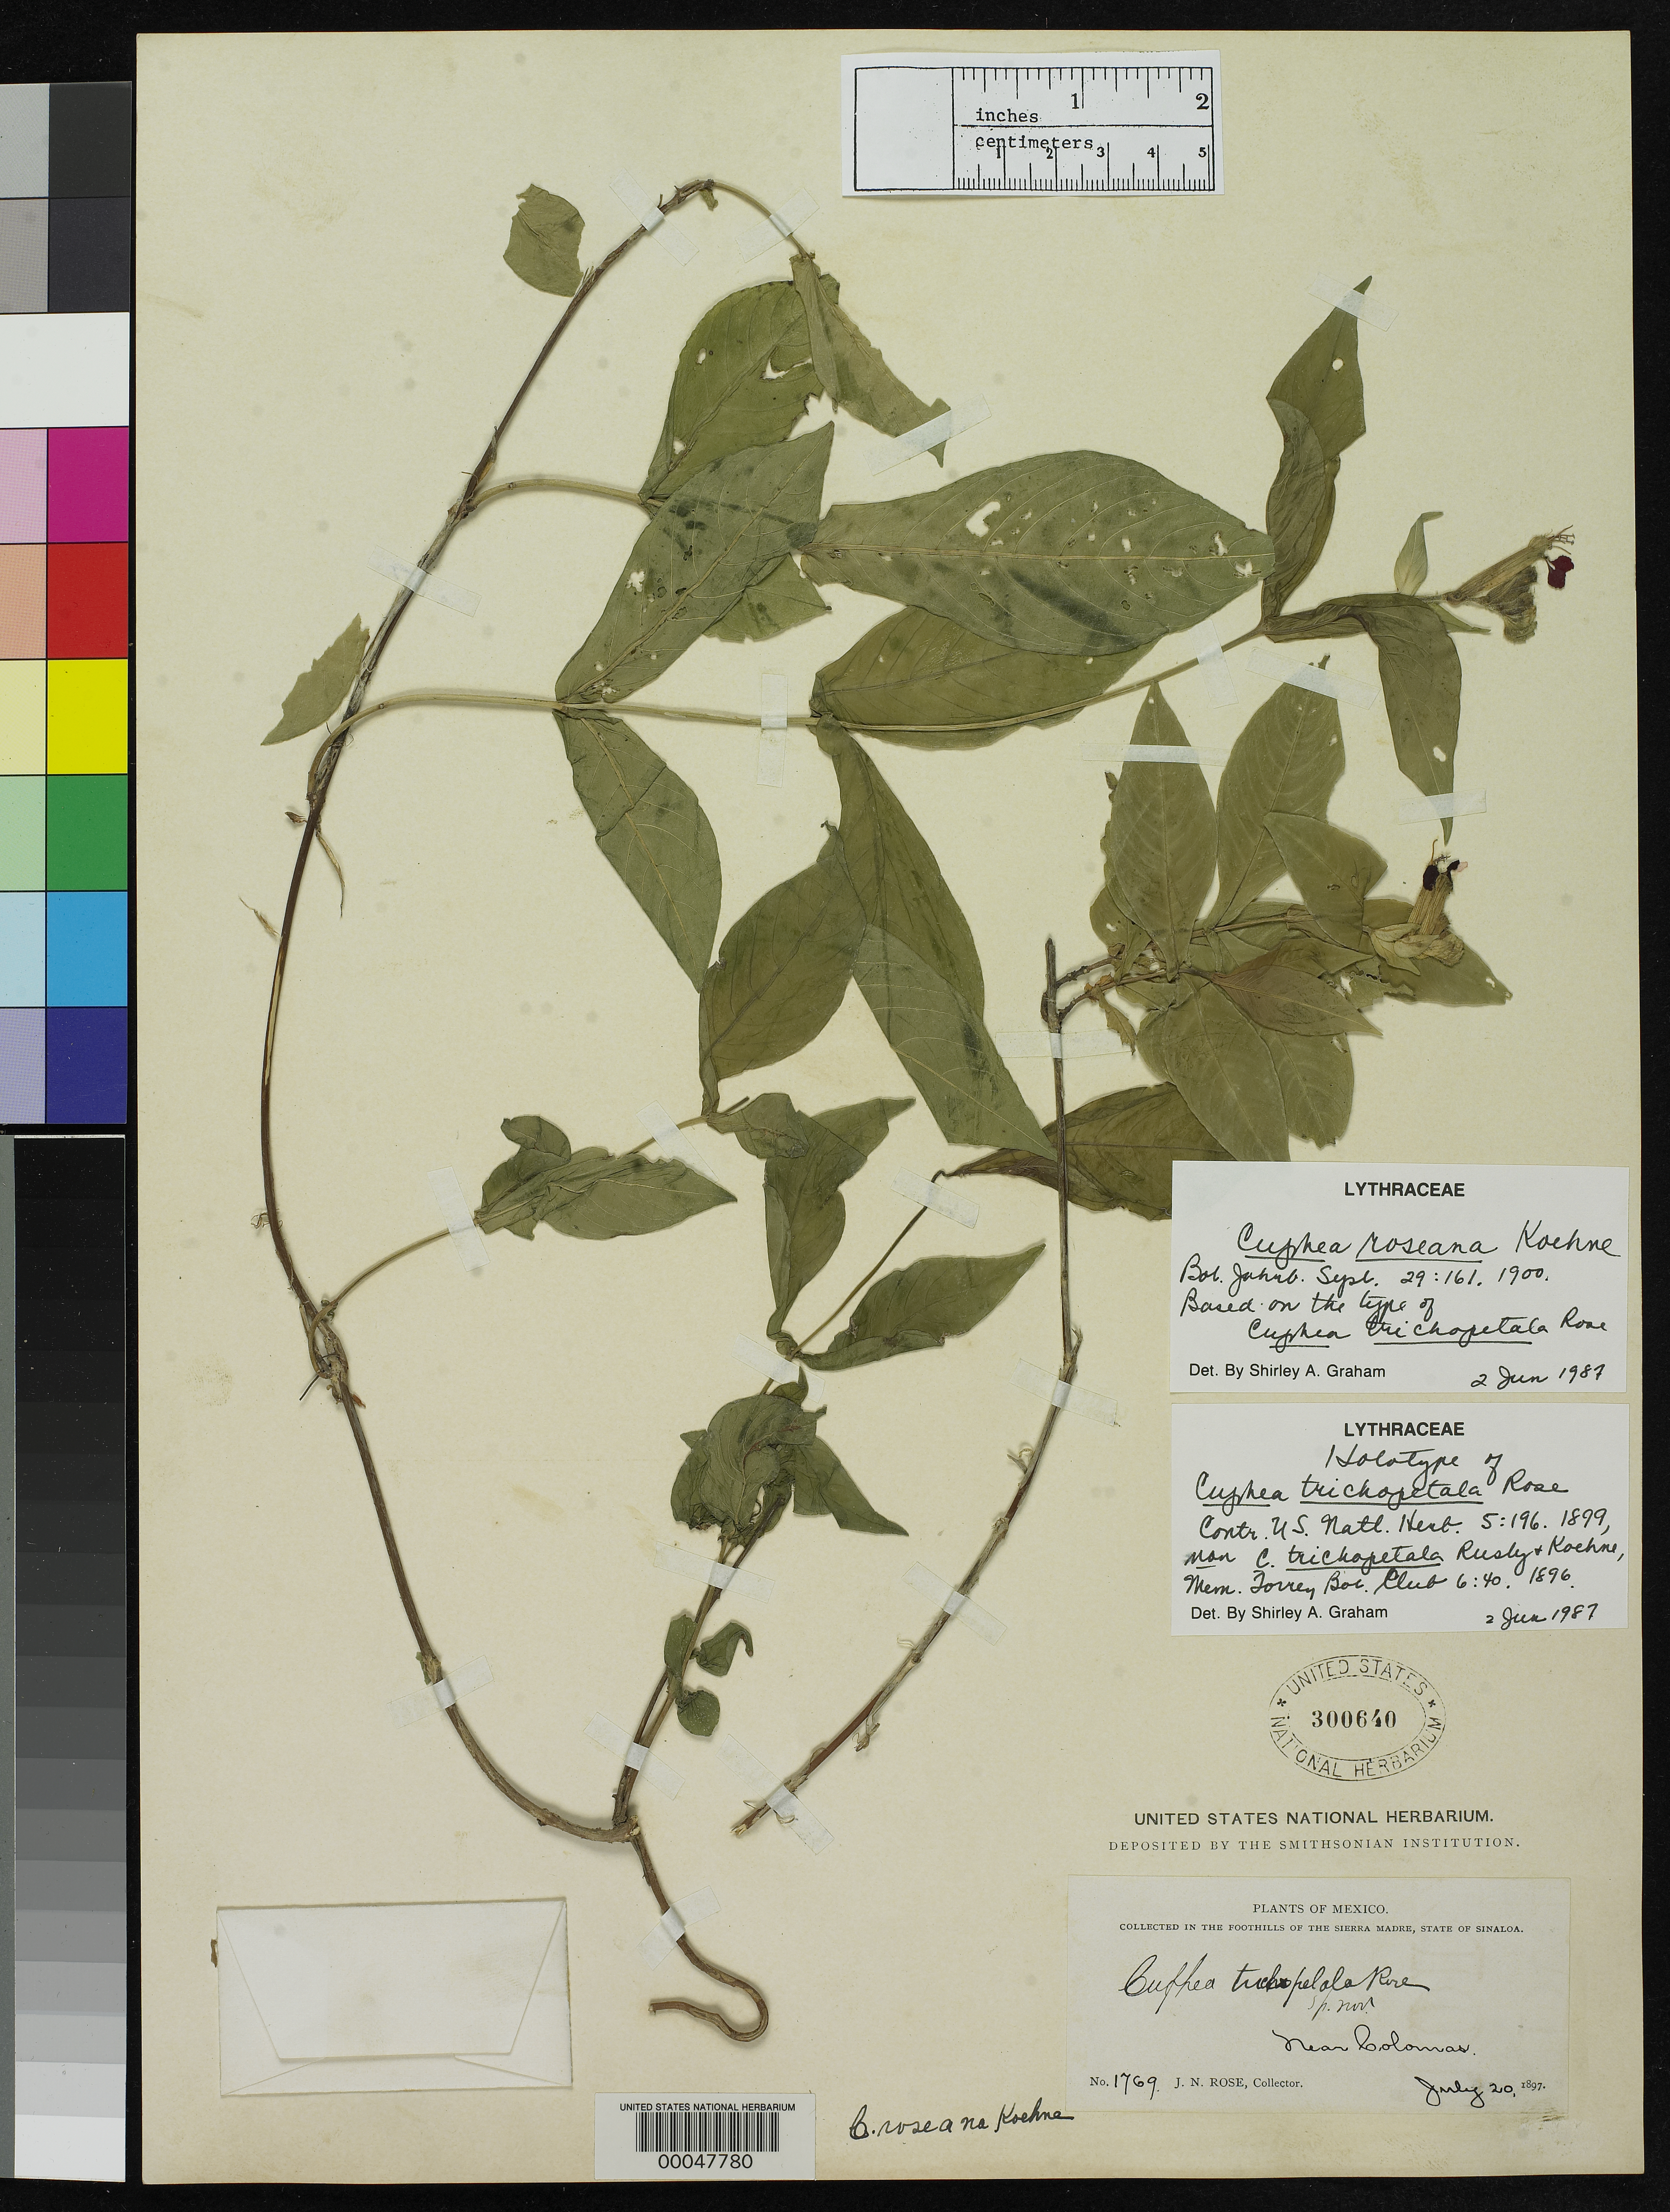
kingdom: Plantae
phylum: Tracheophyta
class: Magnoliopsida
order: Myrtales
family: Lythraceae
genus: Cuphea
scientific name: Cuphea trichopetala Rose, nom. illeg.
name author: Rose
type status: Holotype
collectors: J. N. Rose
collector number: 1769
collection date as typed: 20 Jul 1897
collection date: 1897-07-20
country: Mexico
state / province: Sinaloa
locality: Below Colimas.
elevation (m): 610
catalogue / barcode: US 300640